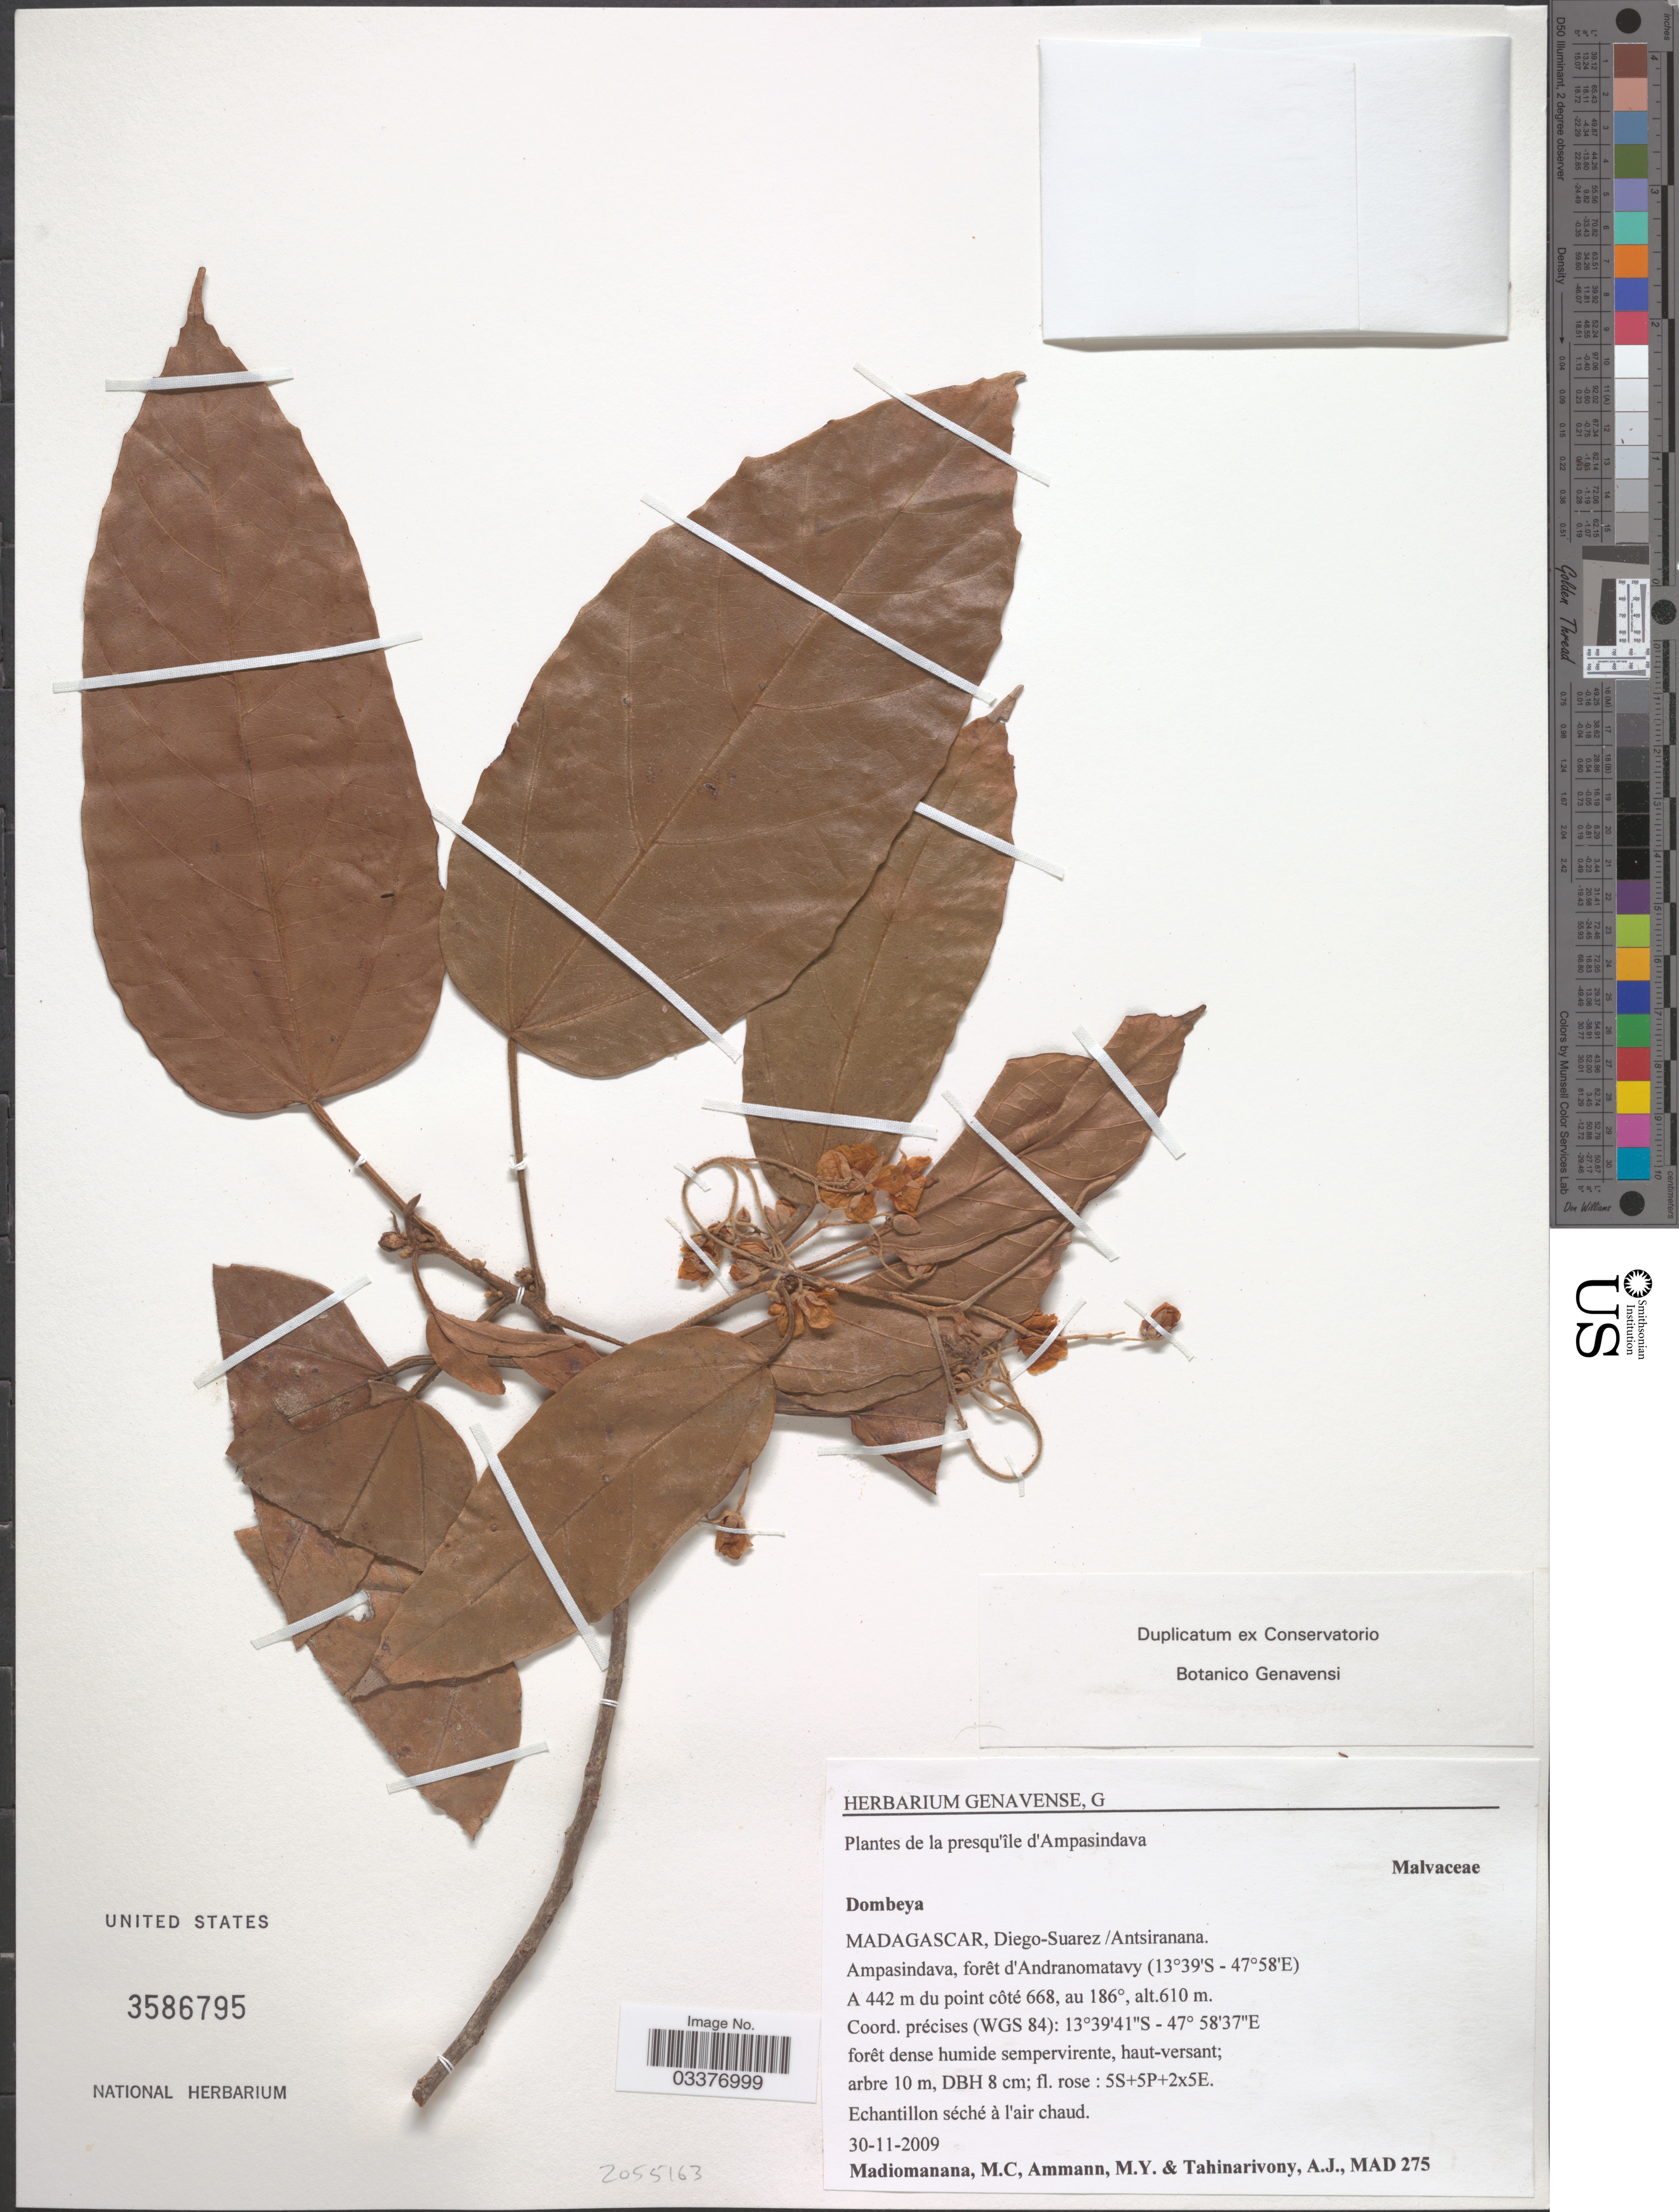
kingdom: Plantae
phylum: Tracheophyta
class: Magnoliopsida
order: Malvales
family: Malvaceae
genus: Dombeya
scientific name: Dombeya sp.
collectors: M. Madiomanana, M. Ammann & A. Tahinarivony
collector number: MAD 275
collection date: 2009-11-30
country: Madagascar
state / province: Diana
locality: Diego-Suarez, Ampasindava, forêt d'Andranomatavy. A 442 m du point côte 668, au 186°.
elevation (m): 610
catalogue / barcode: US 3586795